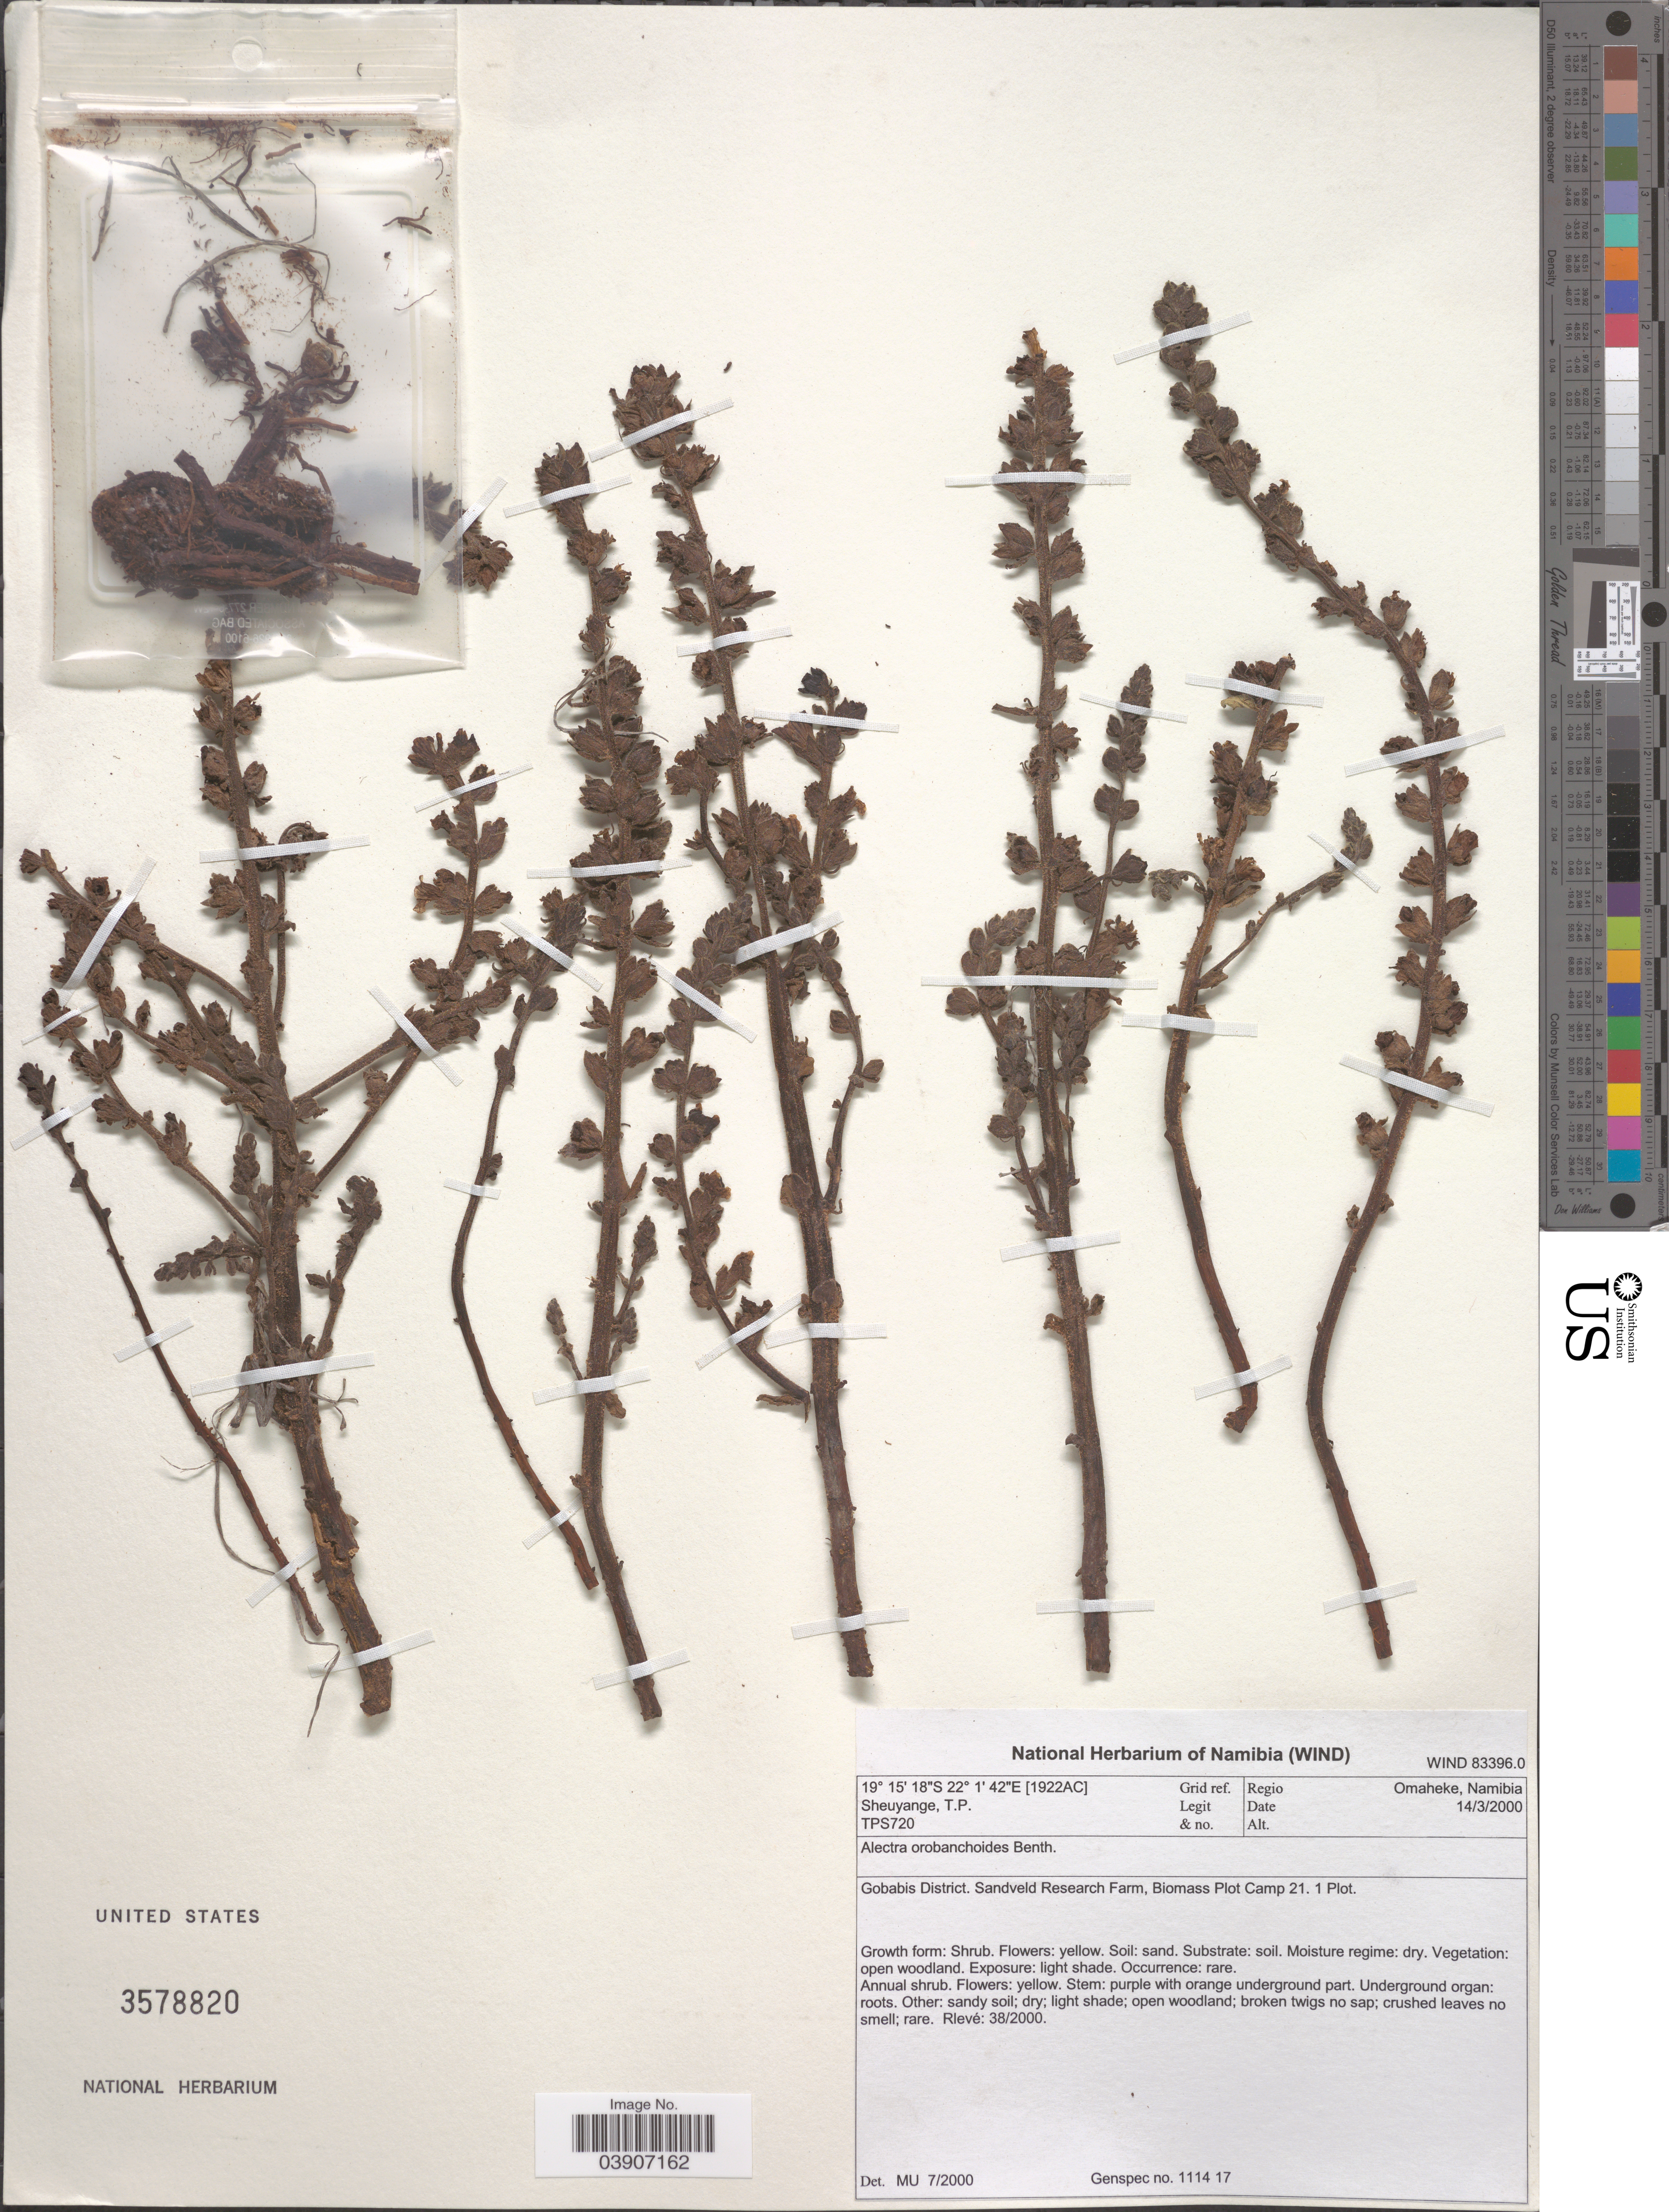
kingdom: Plantae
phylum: Tracheophyta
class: Magnoliopsida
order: Lamiales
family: Orobanchaceae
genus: Alectra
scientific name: Alectra orobanchoides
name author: Benth.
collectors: T. Sheuyange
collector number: TPS720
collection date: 2000-03-14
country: Namibia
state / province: Omaheke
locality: [1922AC] Grid ref. Regio Omaheke. Gobasis District. Sandveld Research Farm, Biomass Plot Camp 21. 1 Plot.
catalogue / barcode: US 3578820